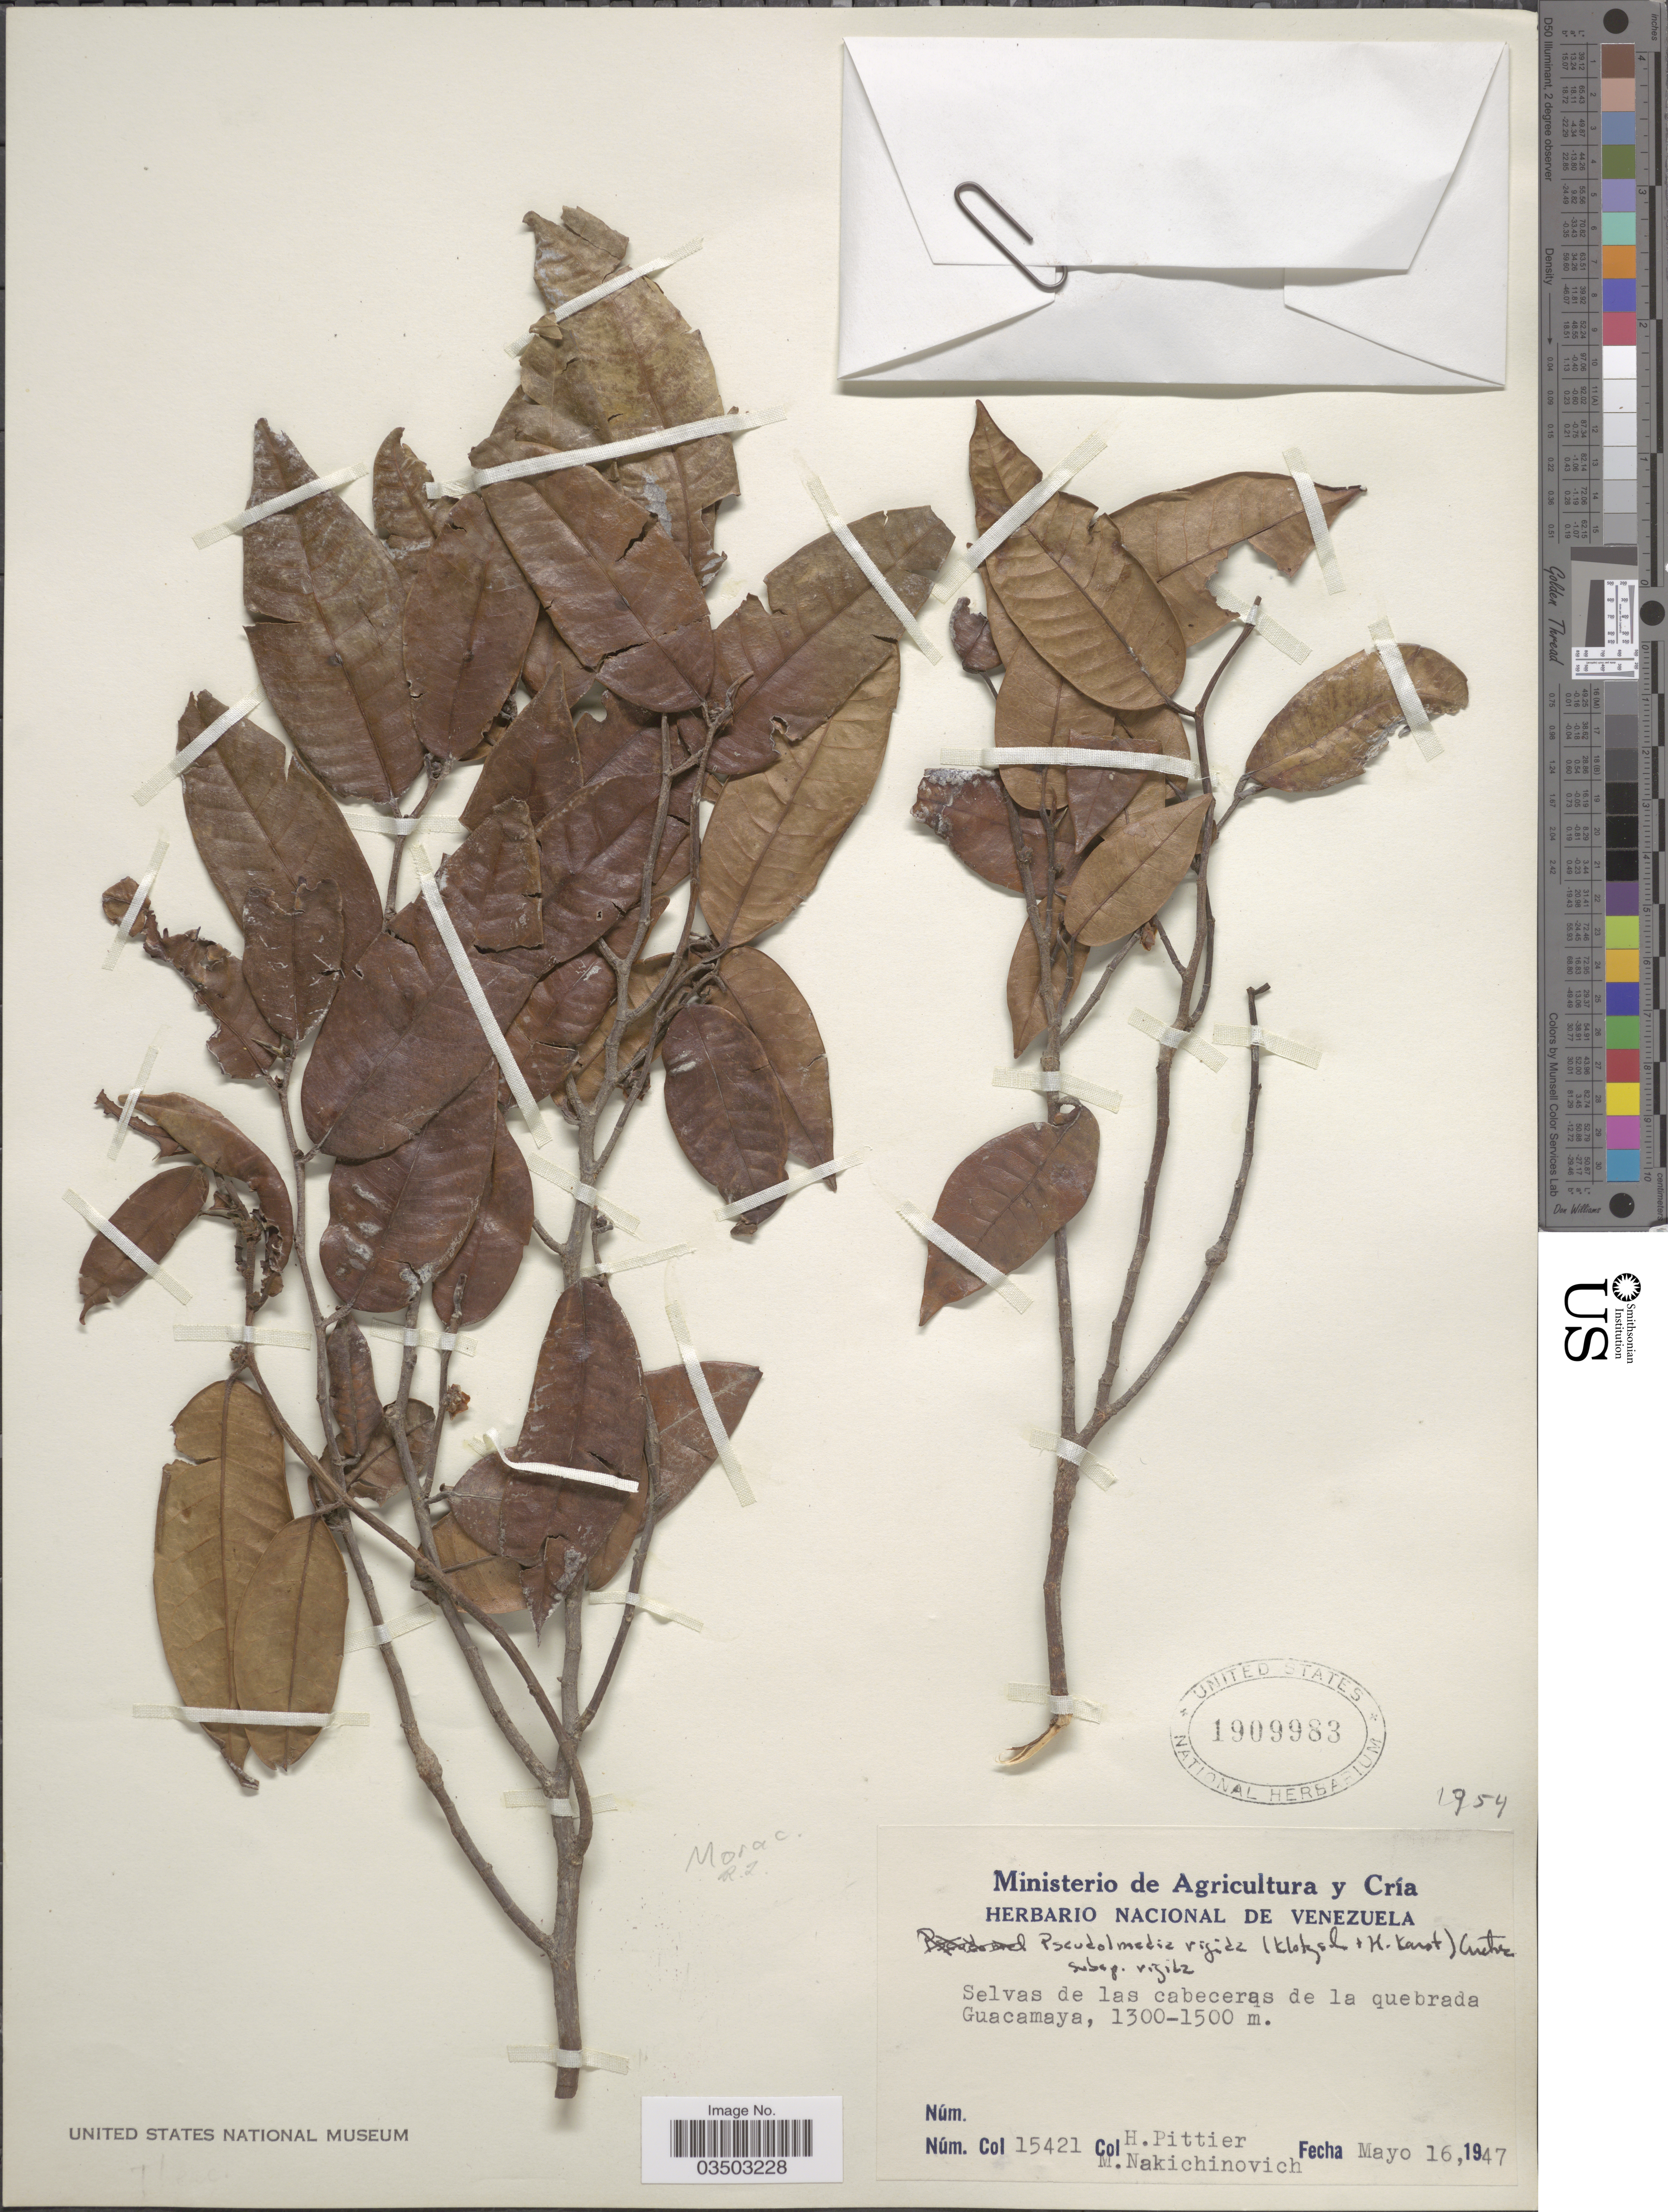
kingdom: Plantae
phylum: Tracheophyta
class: Magnoliopsida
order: Rosales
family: Moraceae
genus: Pseudolmedia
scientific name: Pseudolmedia rigida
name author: (Klotzsch & H. Karst.) Cuatrec.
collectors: H. F. Pittier & M. Nakichinovich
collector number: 15421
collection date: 1947-05-16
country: Venezuela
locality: Selvas de las cabeceras de la quebrada Guacamaya.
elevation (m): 1300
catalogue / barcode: US 1909983